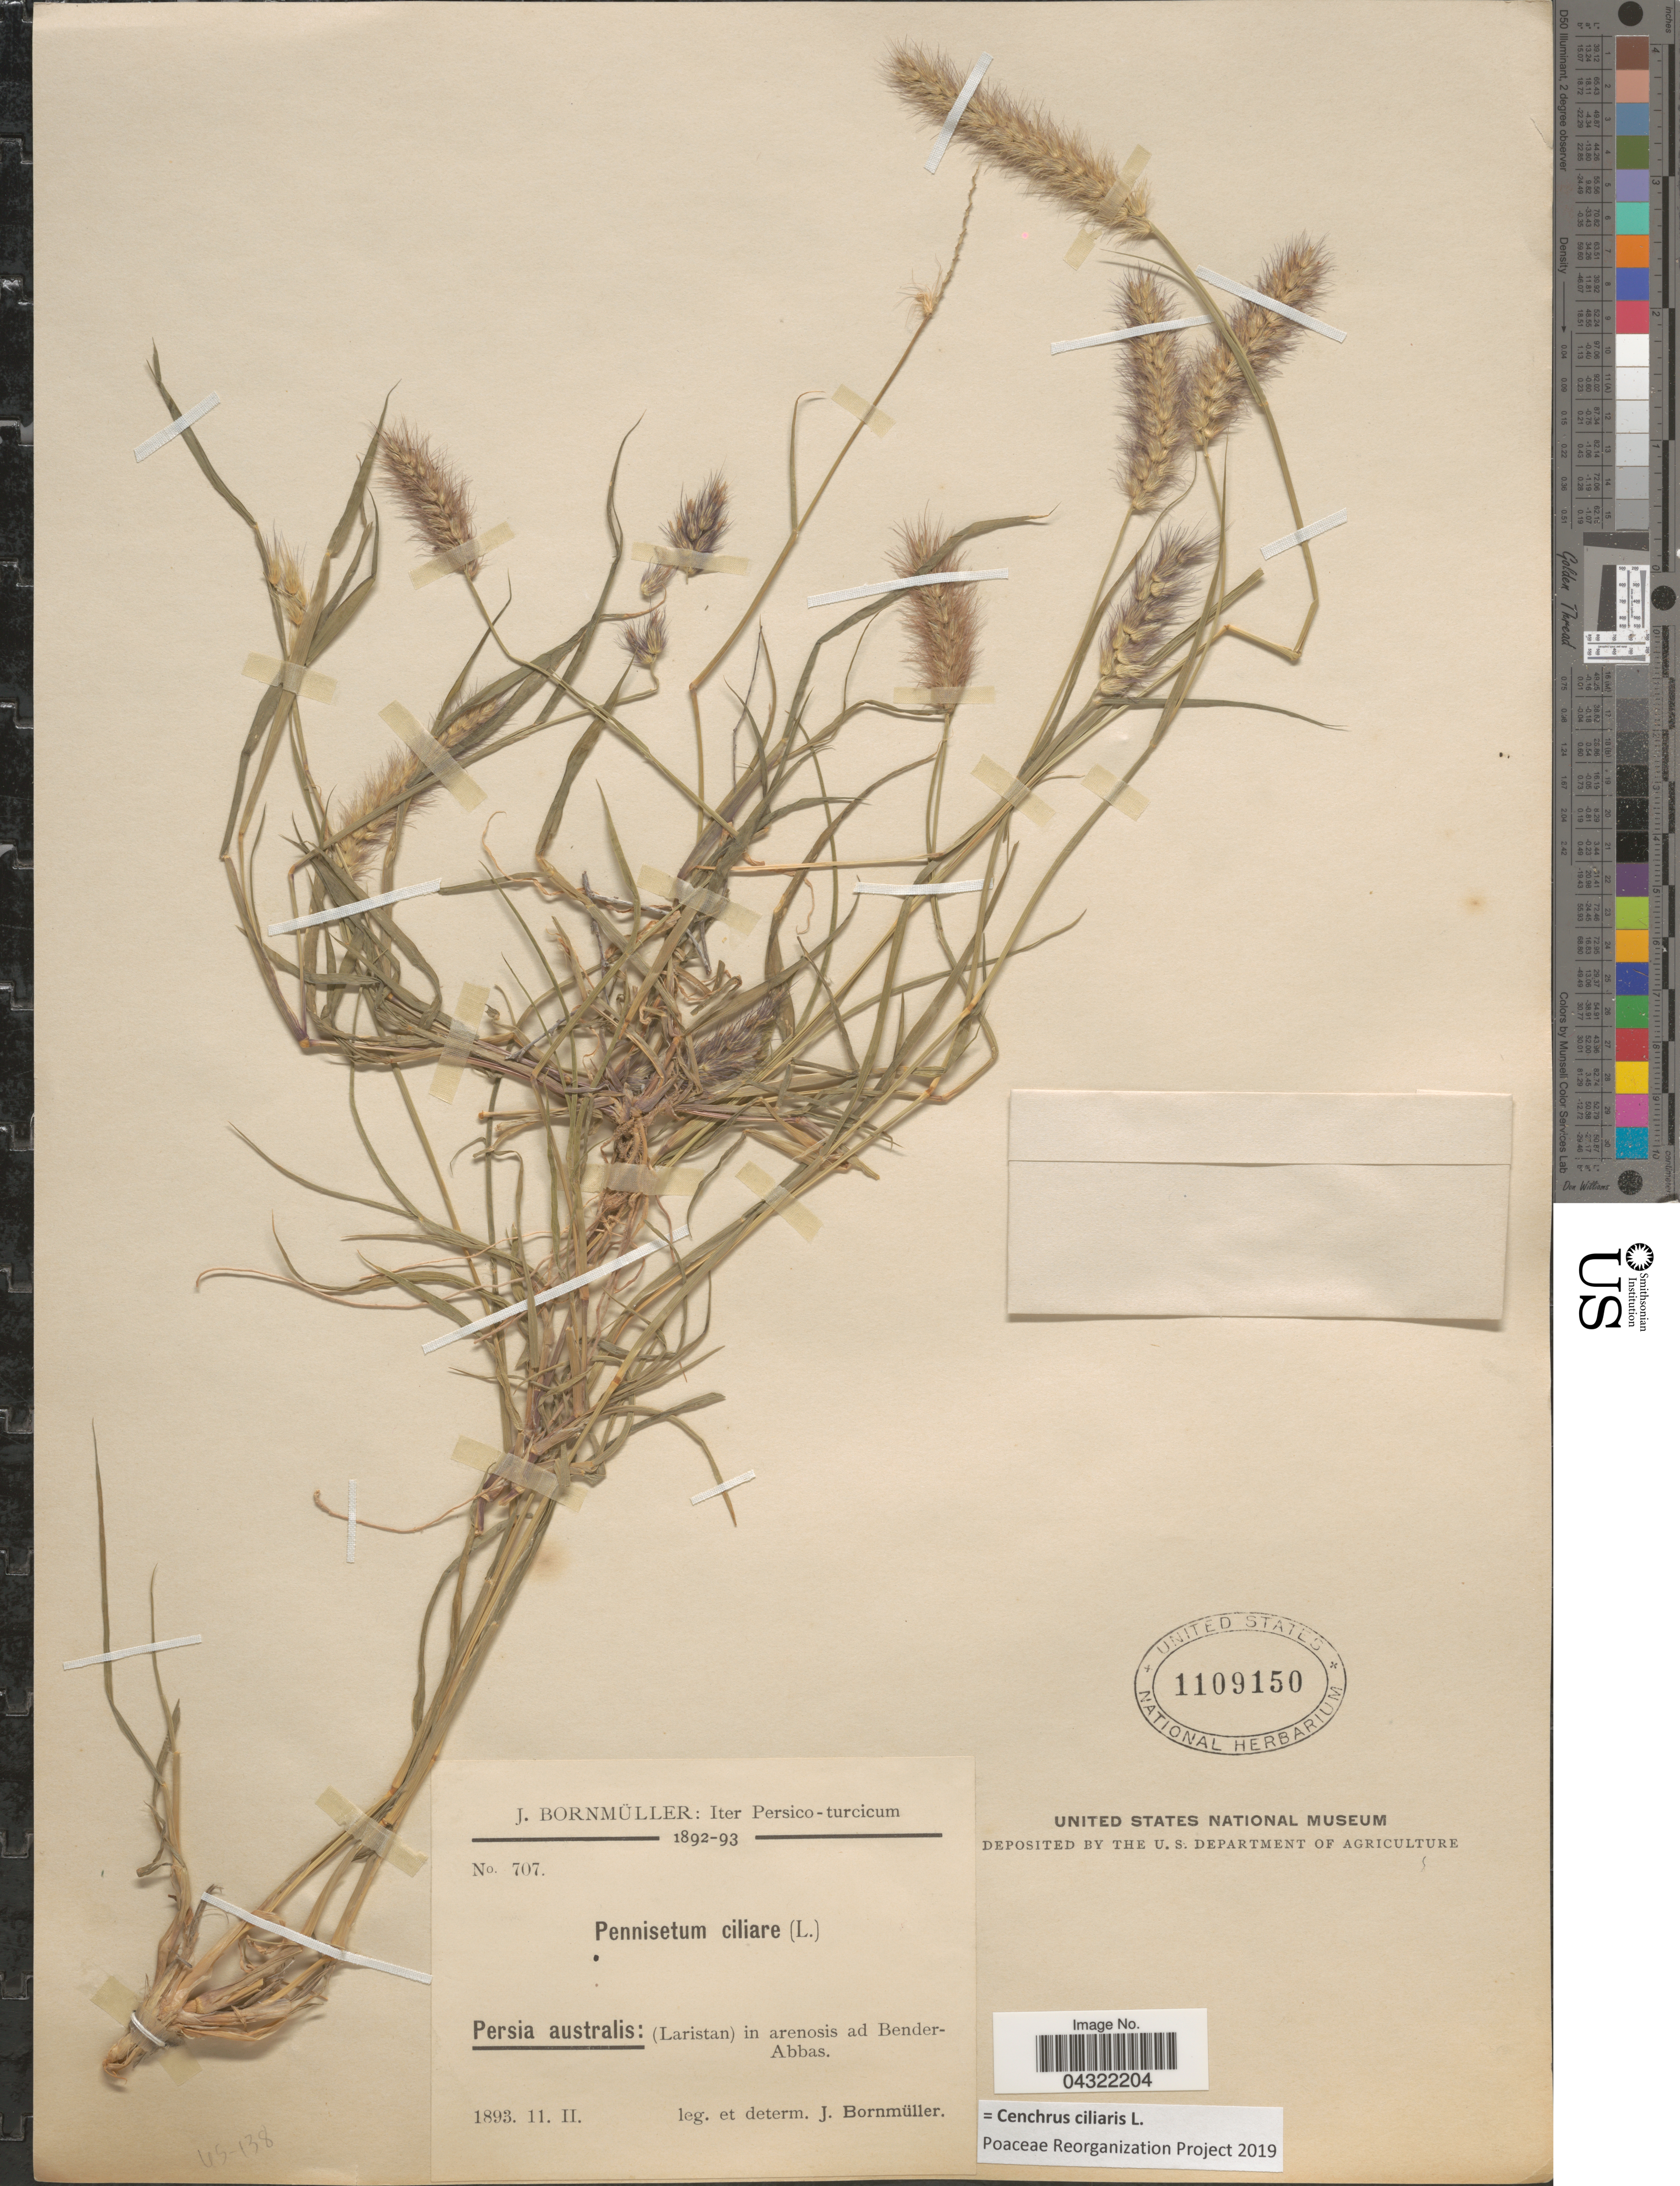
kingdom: Plantae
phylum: Tracheophyta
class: Liliopsida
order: Poales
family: Poaceae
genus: Cenchrus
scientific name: Cenchrus ciliaris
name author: L.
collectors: J. Bornmüller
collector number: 707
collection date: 1893-02-11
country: Iran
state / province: Hormozgan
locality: Iter Persico-turcicum. Persia australis: (Laristan) in arenosis ad Bender-Abbas.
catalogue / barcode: US 1109150